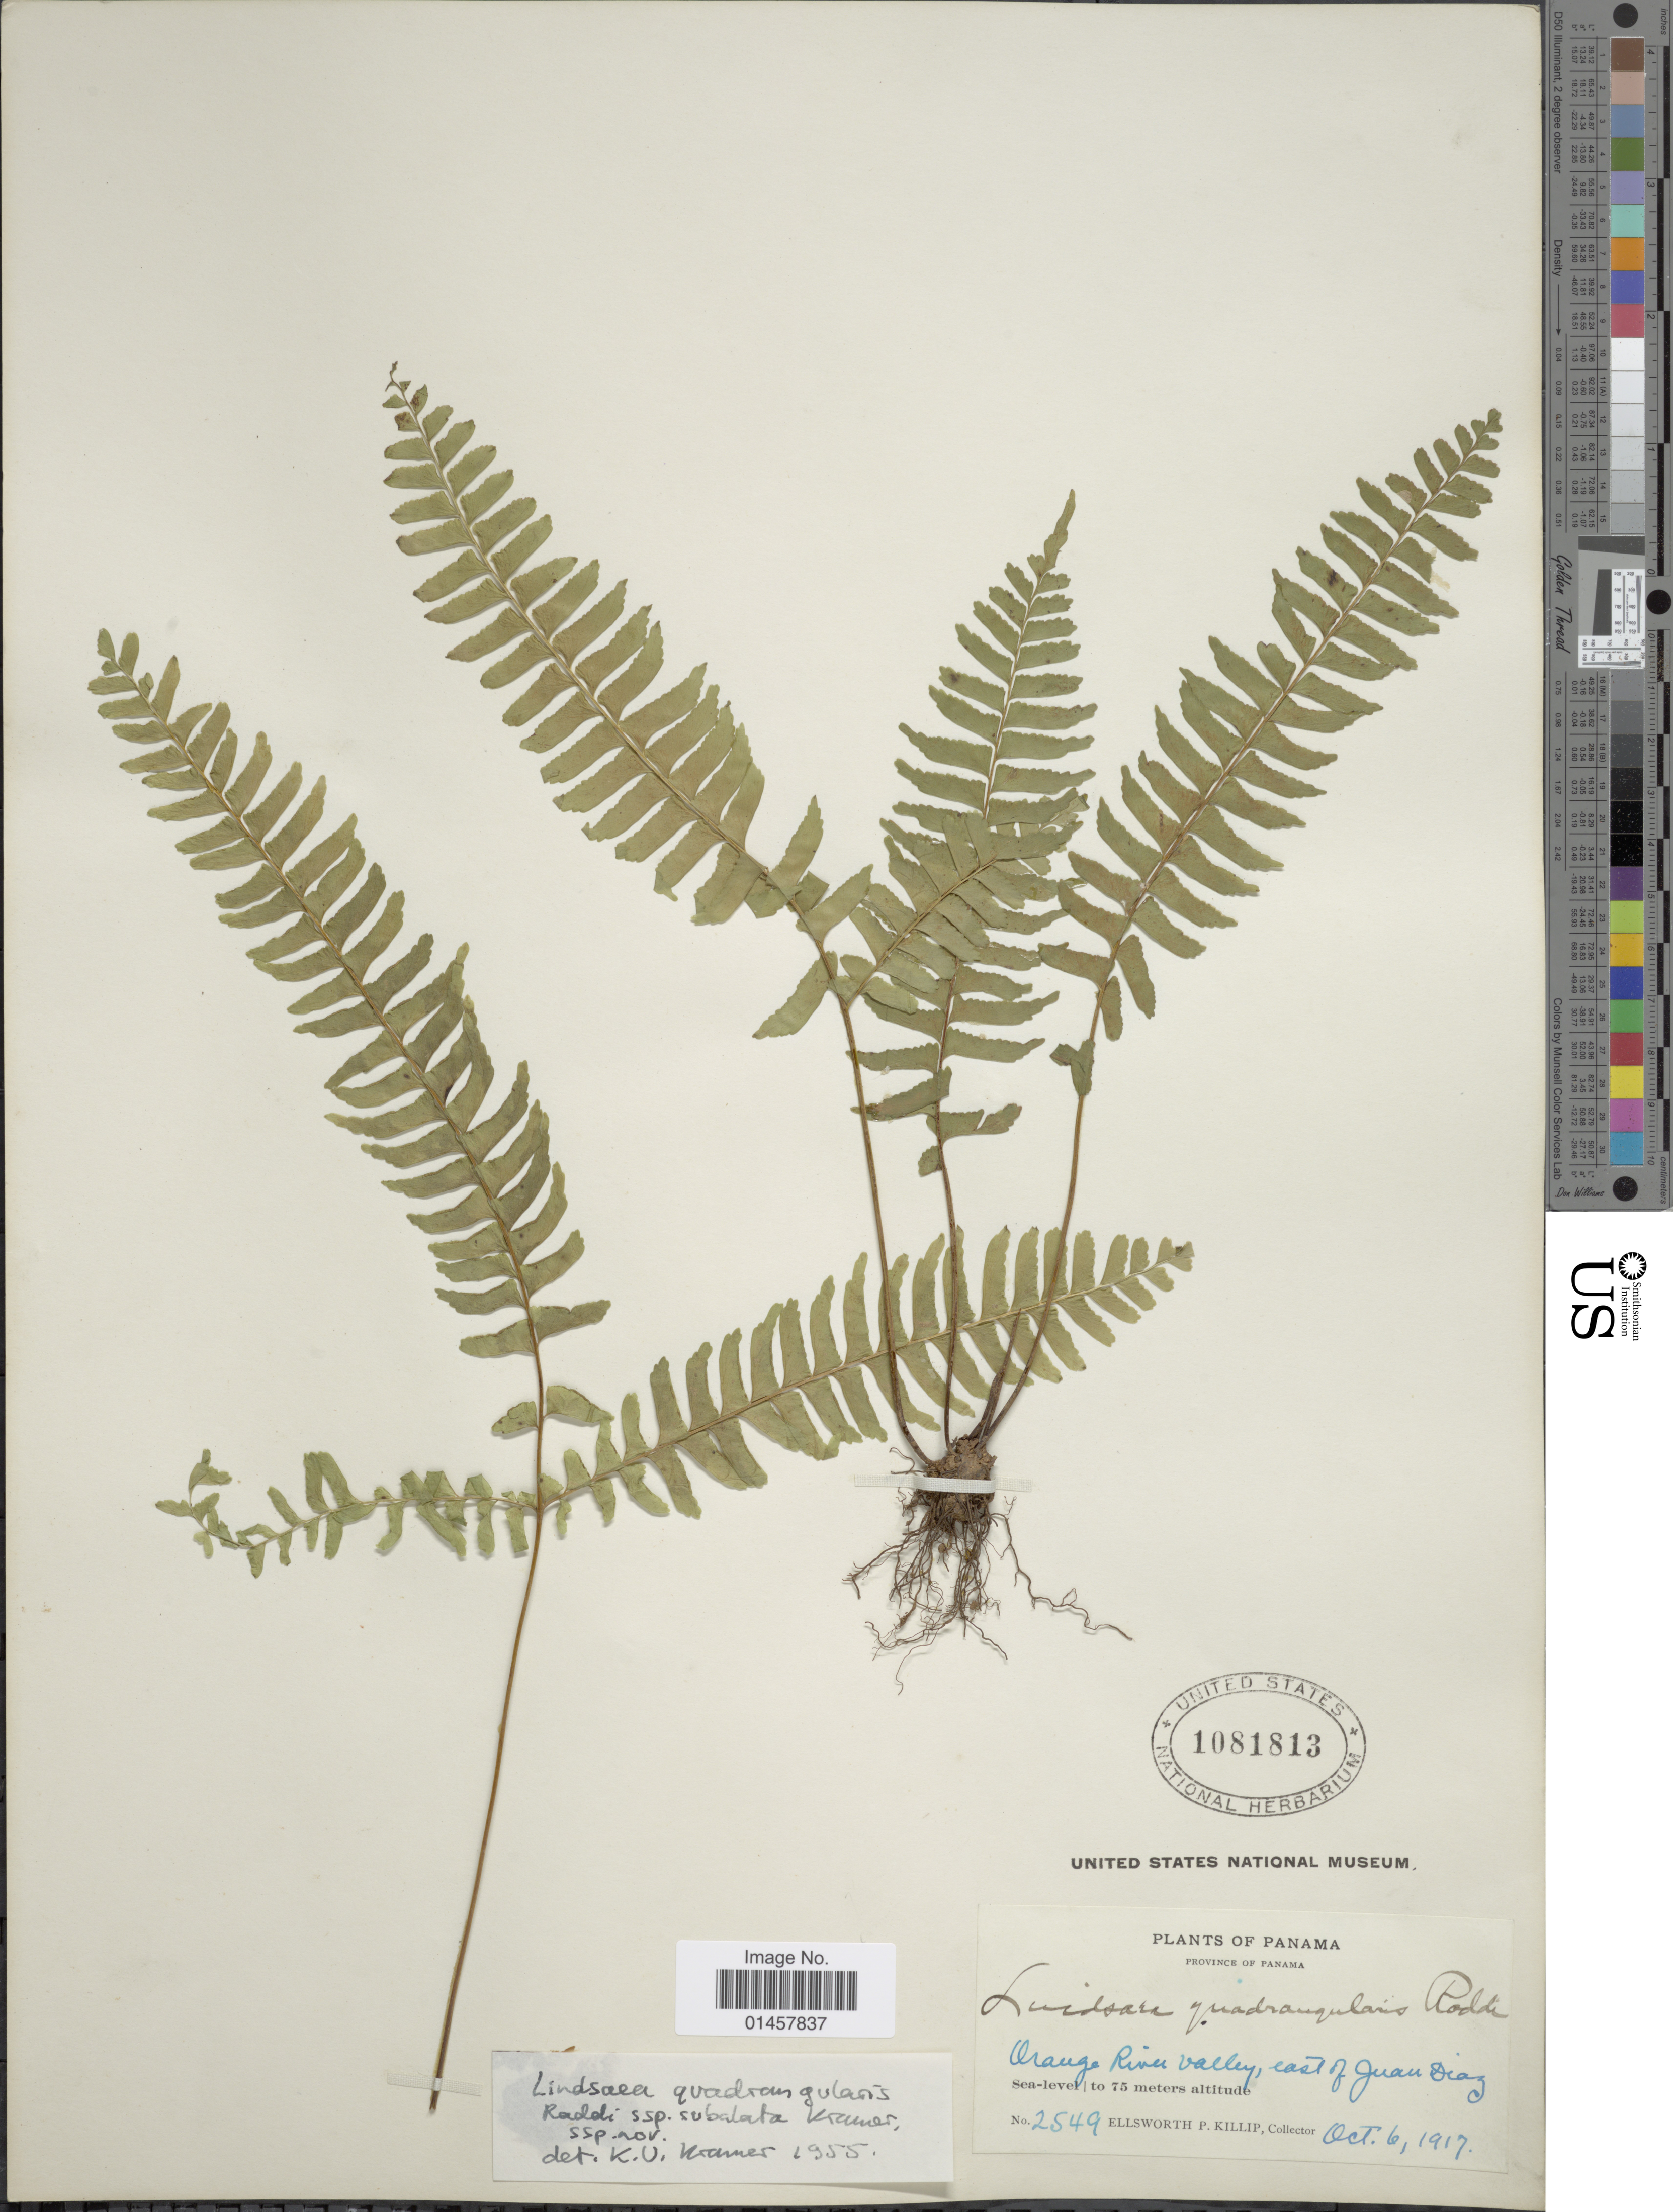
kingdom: Plantae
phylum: Tracheophyta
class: Polypodiopsida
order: Polypodiales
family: Lindsaeaceae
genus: Lindsaea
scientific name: Lindsaea quadrangularis subsp. subalata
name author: K.U. Kramer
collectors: E. P. Killip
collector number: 2549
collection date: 1917-10-06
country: Panama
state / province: Panamá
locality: Province of Panama, Orange river valley, east of Juan Diaz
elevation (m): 75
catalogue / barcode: US 1081813